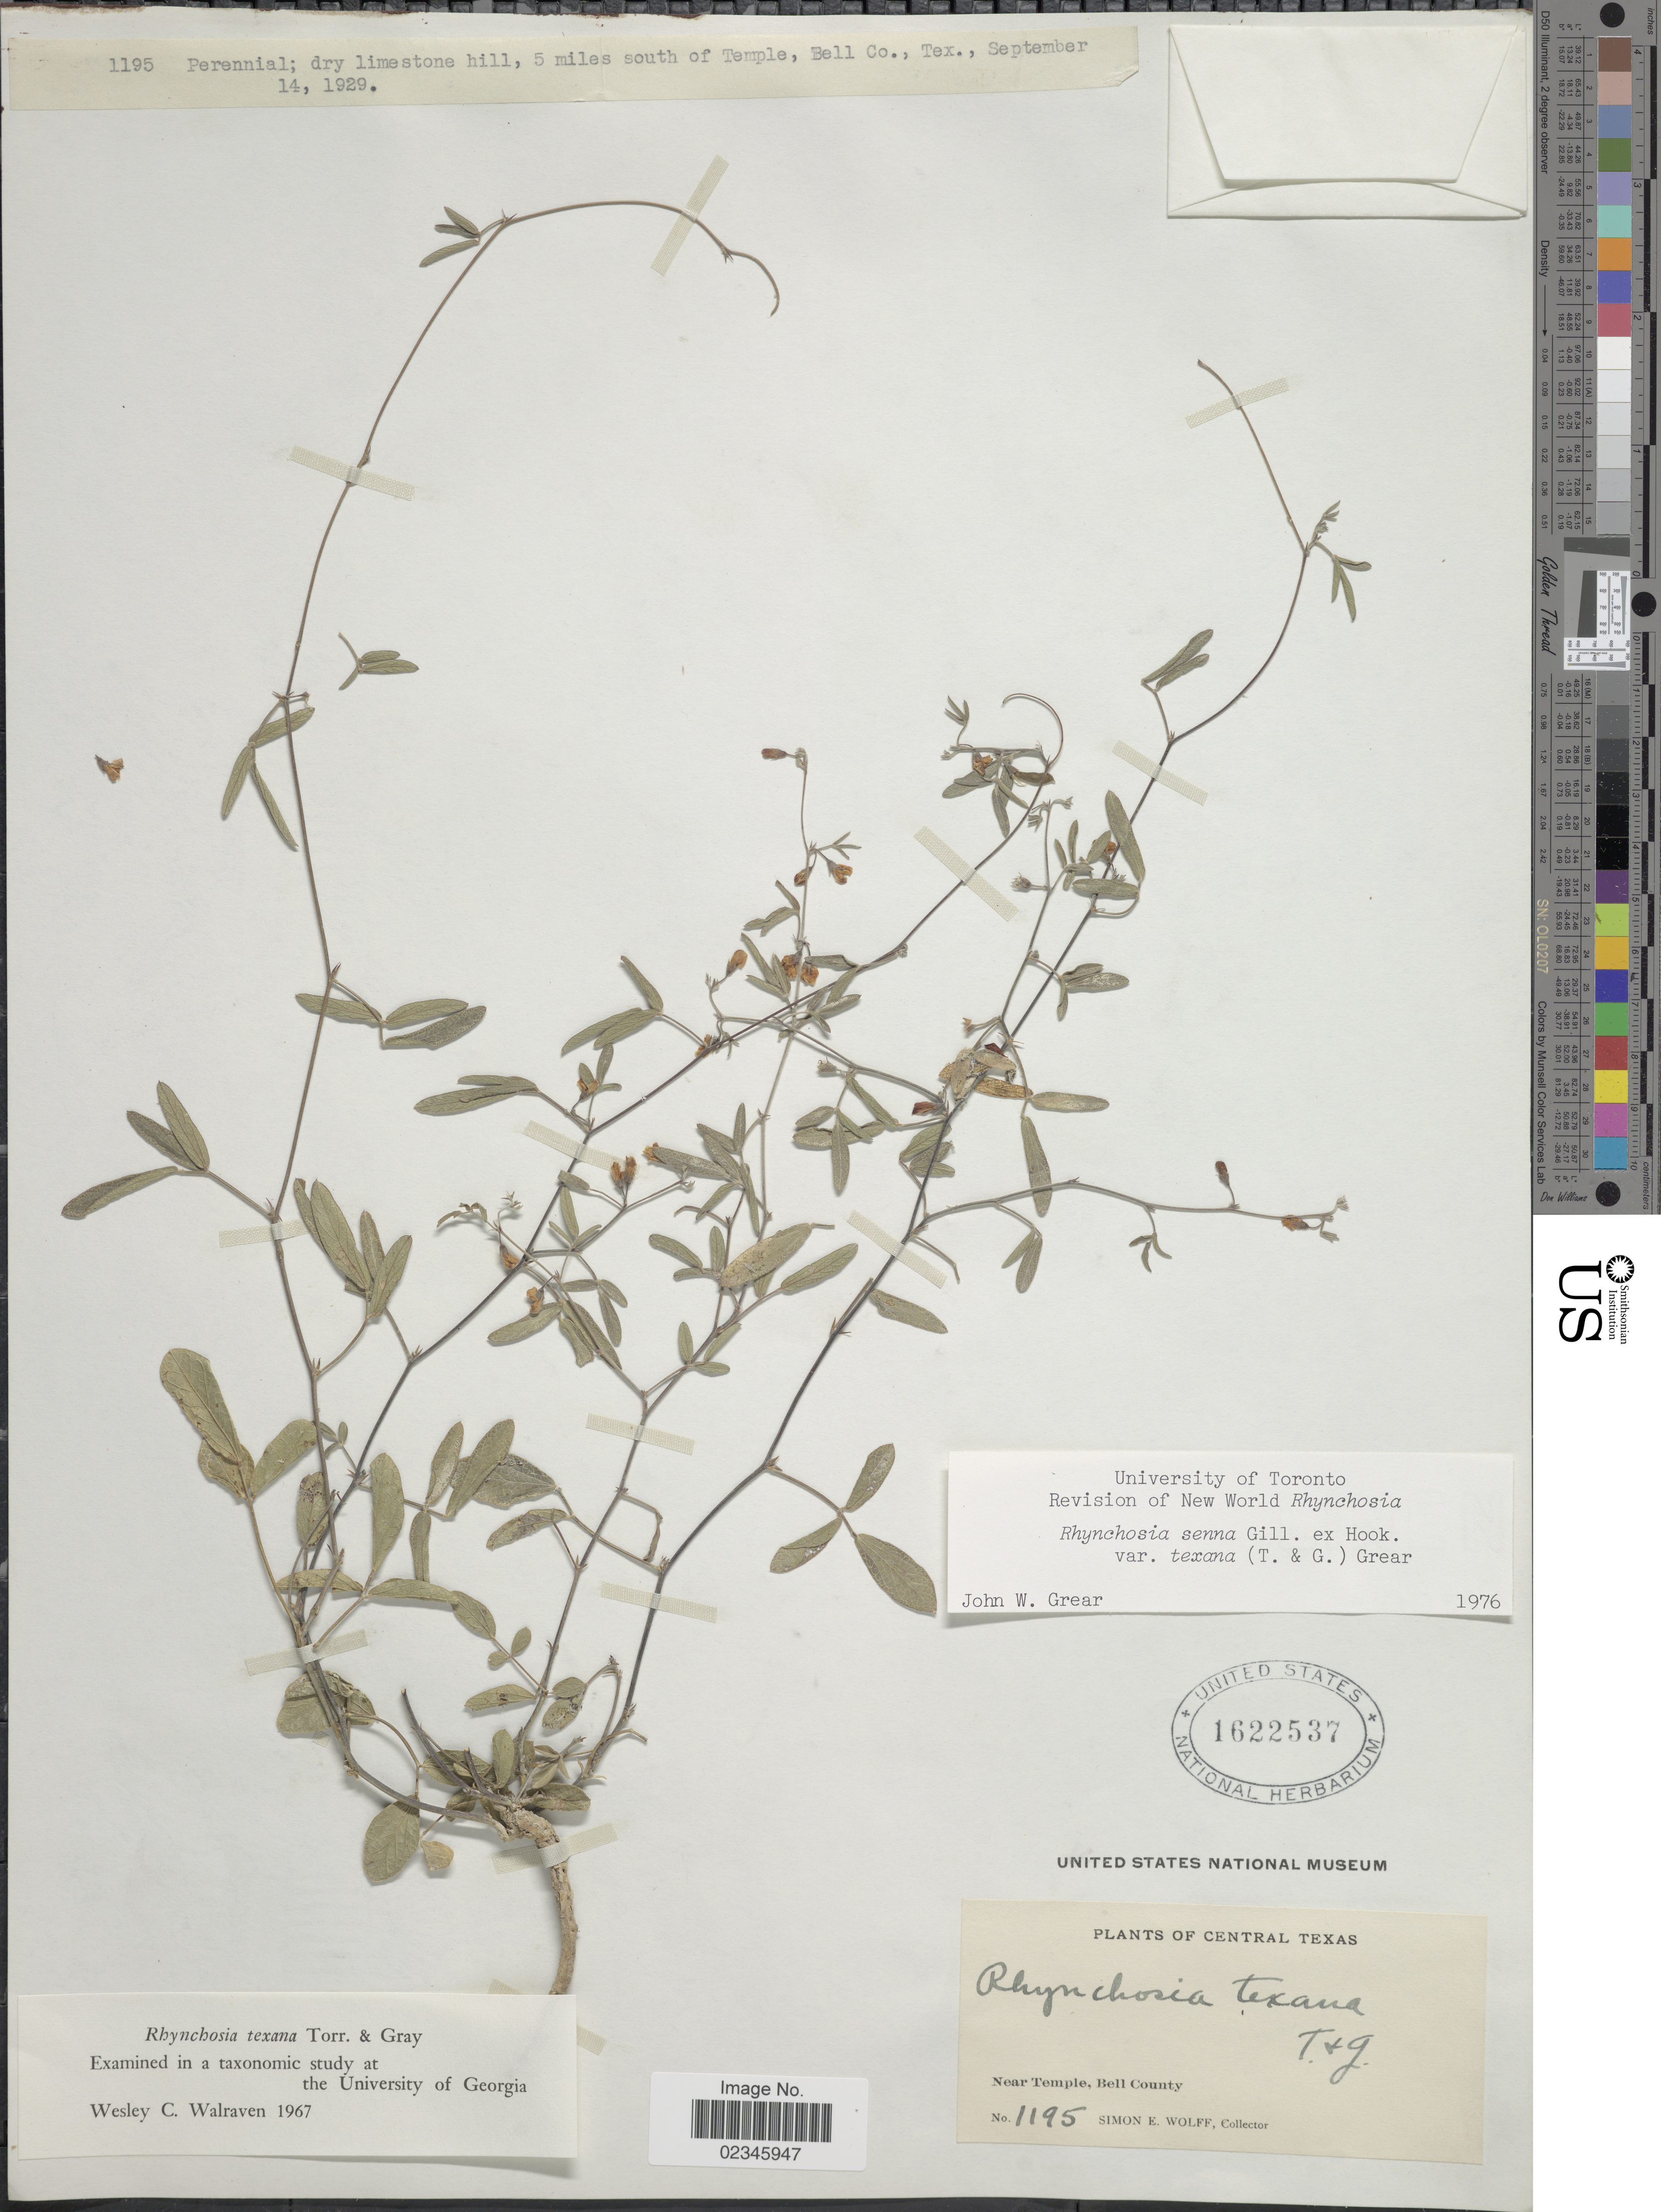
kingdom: Plantae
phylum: Tracheophyta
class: Magnoliopsida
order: Fabales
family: Fabaceae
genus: Rhynchosia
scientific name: Rhynchosia senna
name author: Gillies ex Hook.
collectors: S. E. Wolff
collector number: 1195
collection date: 1929-09-14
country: United States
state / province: Texas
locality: Central Texas, 5 miles south of Temple, Bell County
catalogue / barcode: US 1622537